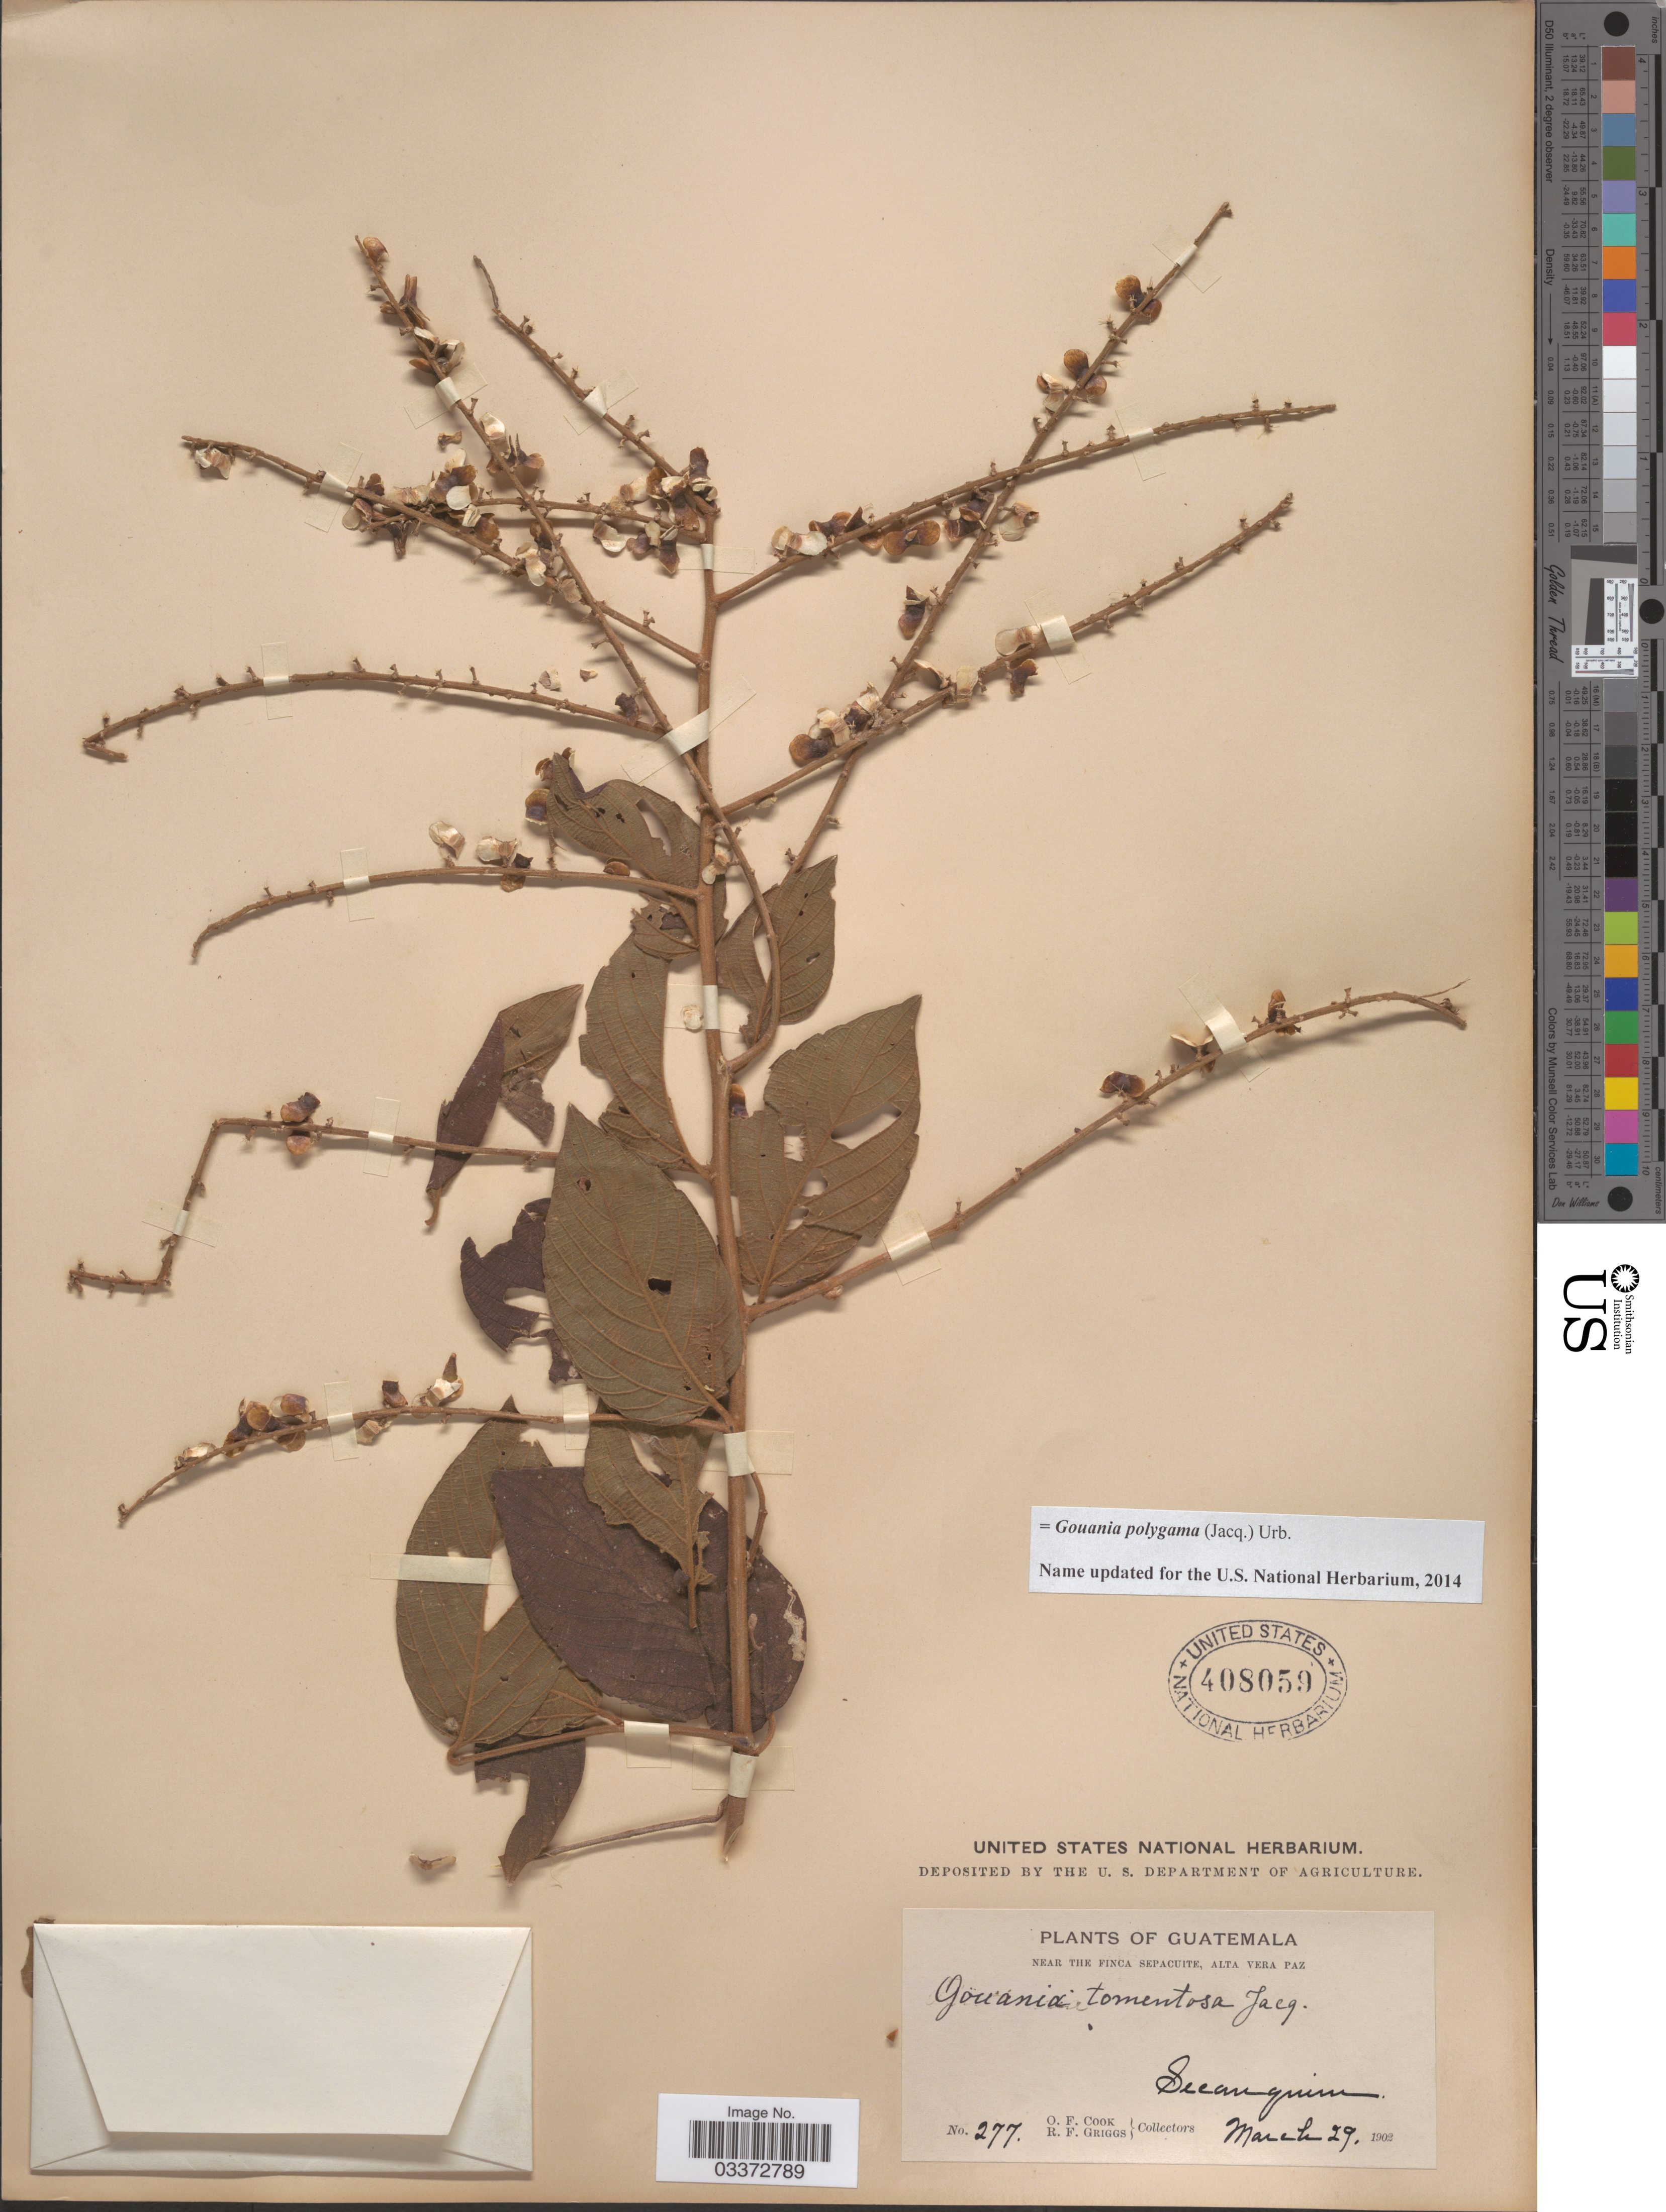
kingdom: Plantae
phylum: Tracheophyta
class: Magnoliopsida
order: Rosales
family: Rhamnaceae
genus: Gouania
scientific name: Gouania polygama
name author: (Jacq.) Urb.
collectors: O. F. Cook & R. F. Griggs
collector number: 277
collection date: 1902-03-29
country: Guatemala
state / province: Alta Verapaz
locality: Near the Finca Sepacuite, Alta Vera Paz. Secanquim.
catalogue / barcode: US 408059